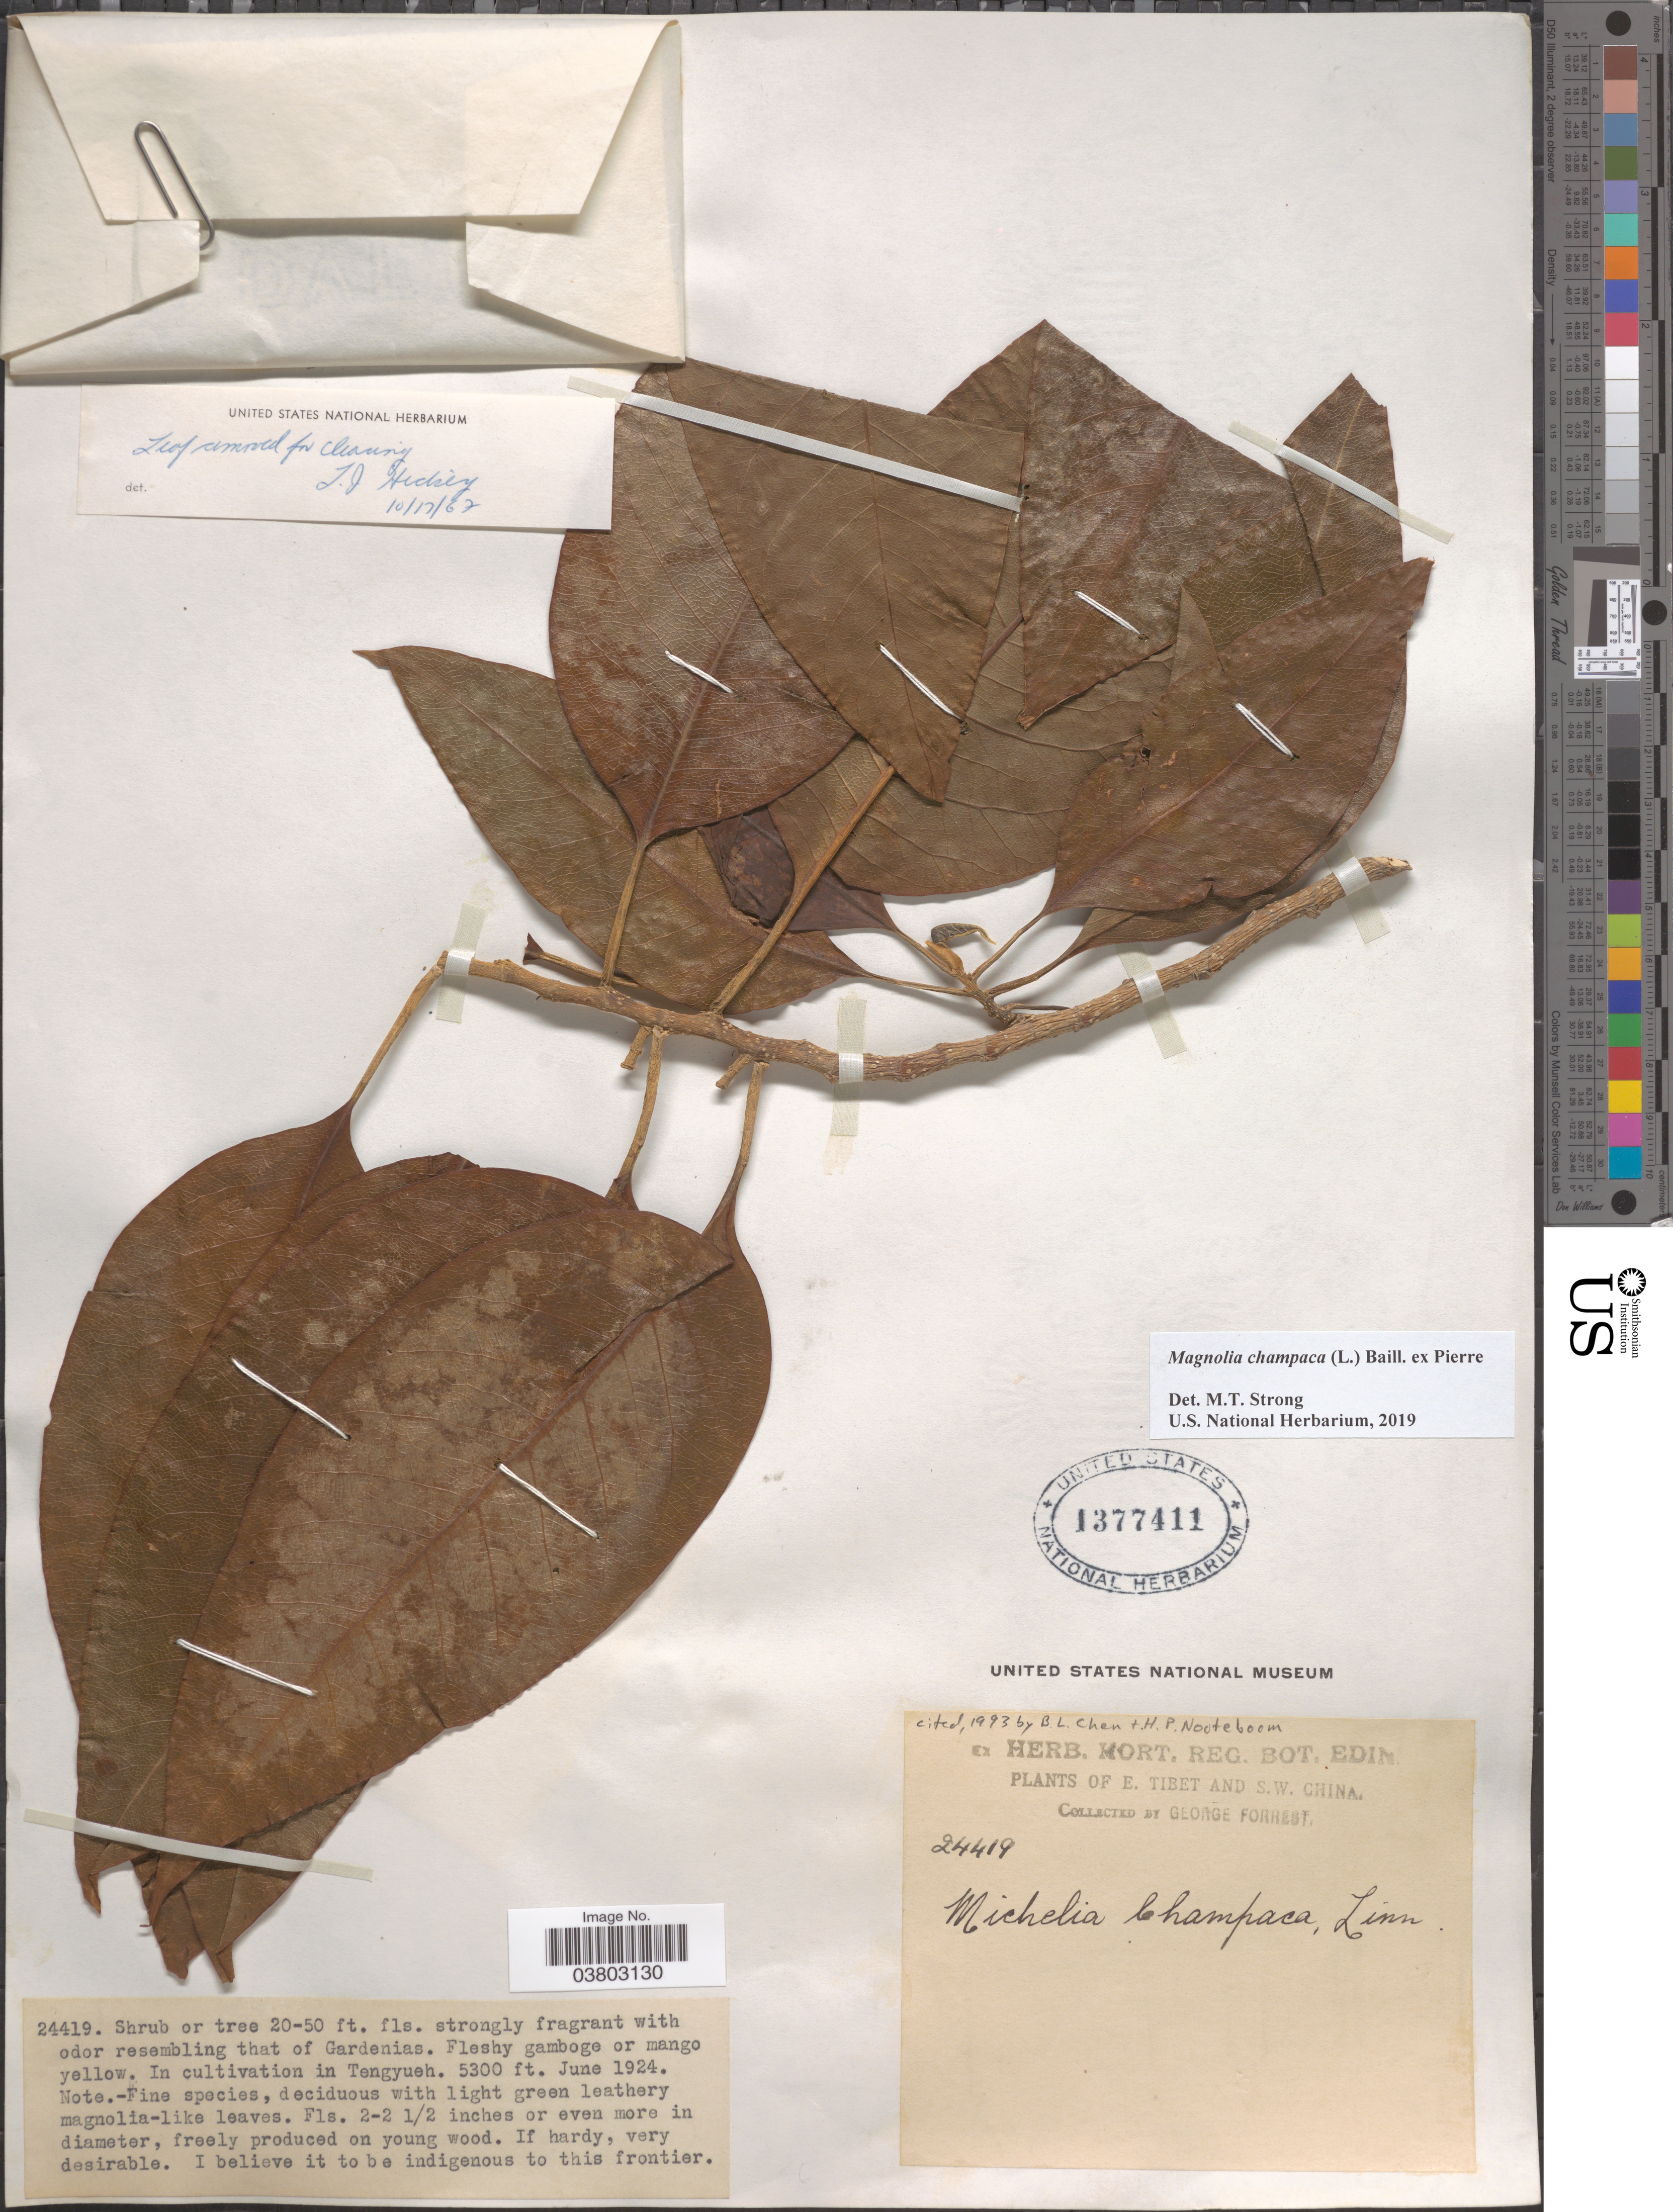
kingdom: Plantae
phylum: Tracheophyta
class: Magnoliopsida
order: Magnoliales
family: Magnoliaceae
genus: Magnolia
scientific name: Magnolia champaca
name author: (L.) Baill. ex Pierre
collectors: G. Forrest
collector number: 24419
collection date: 1924-06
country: China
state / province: Xizang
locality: E. Tibet and S.W. China. In Tengyueh.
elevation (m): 1615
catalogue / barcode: US 1377411